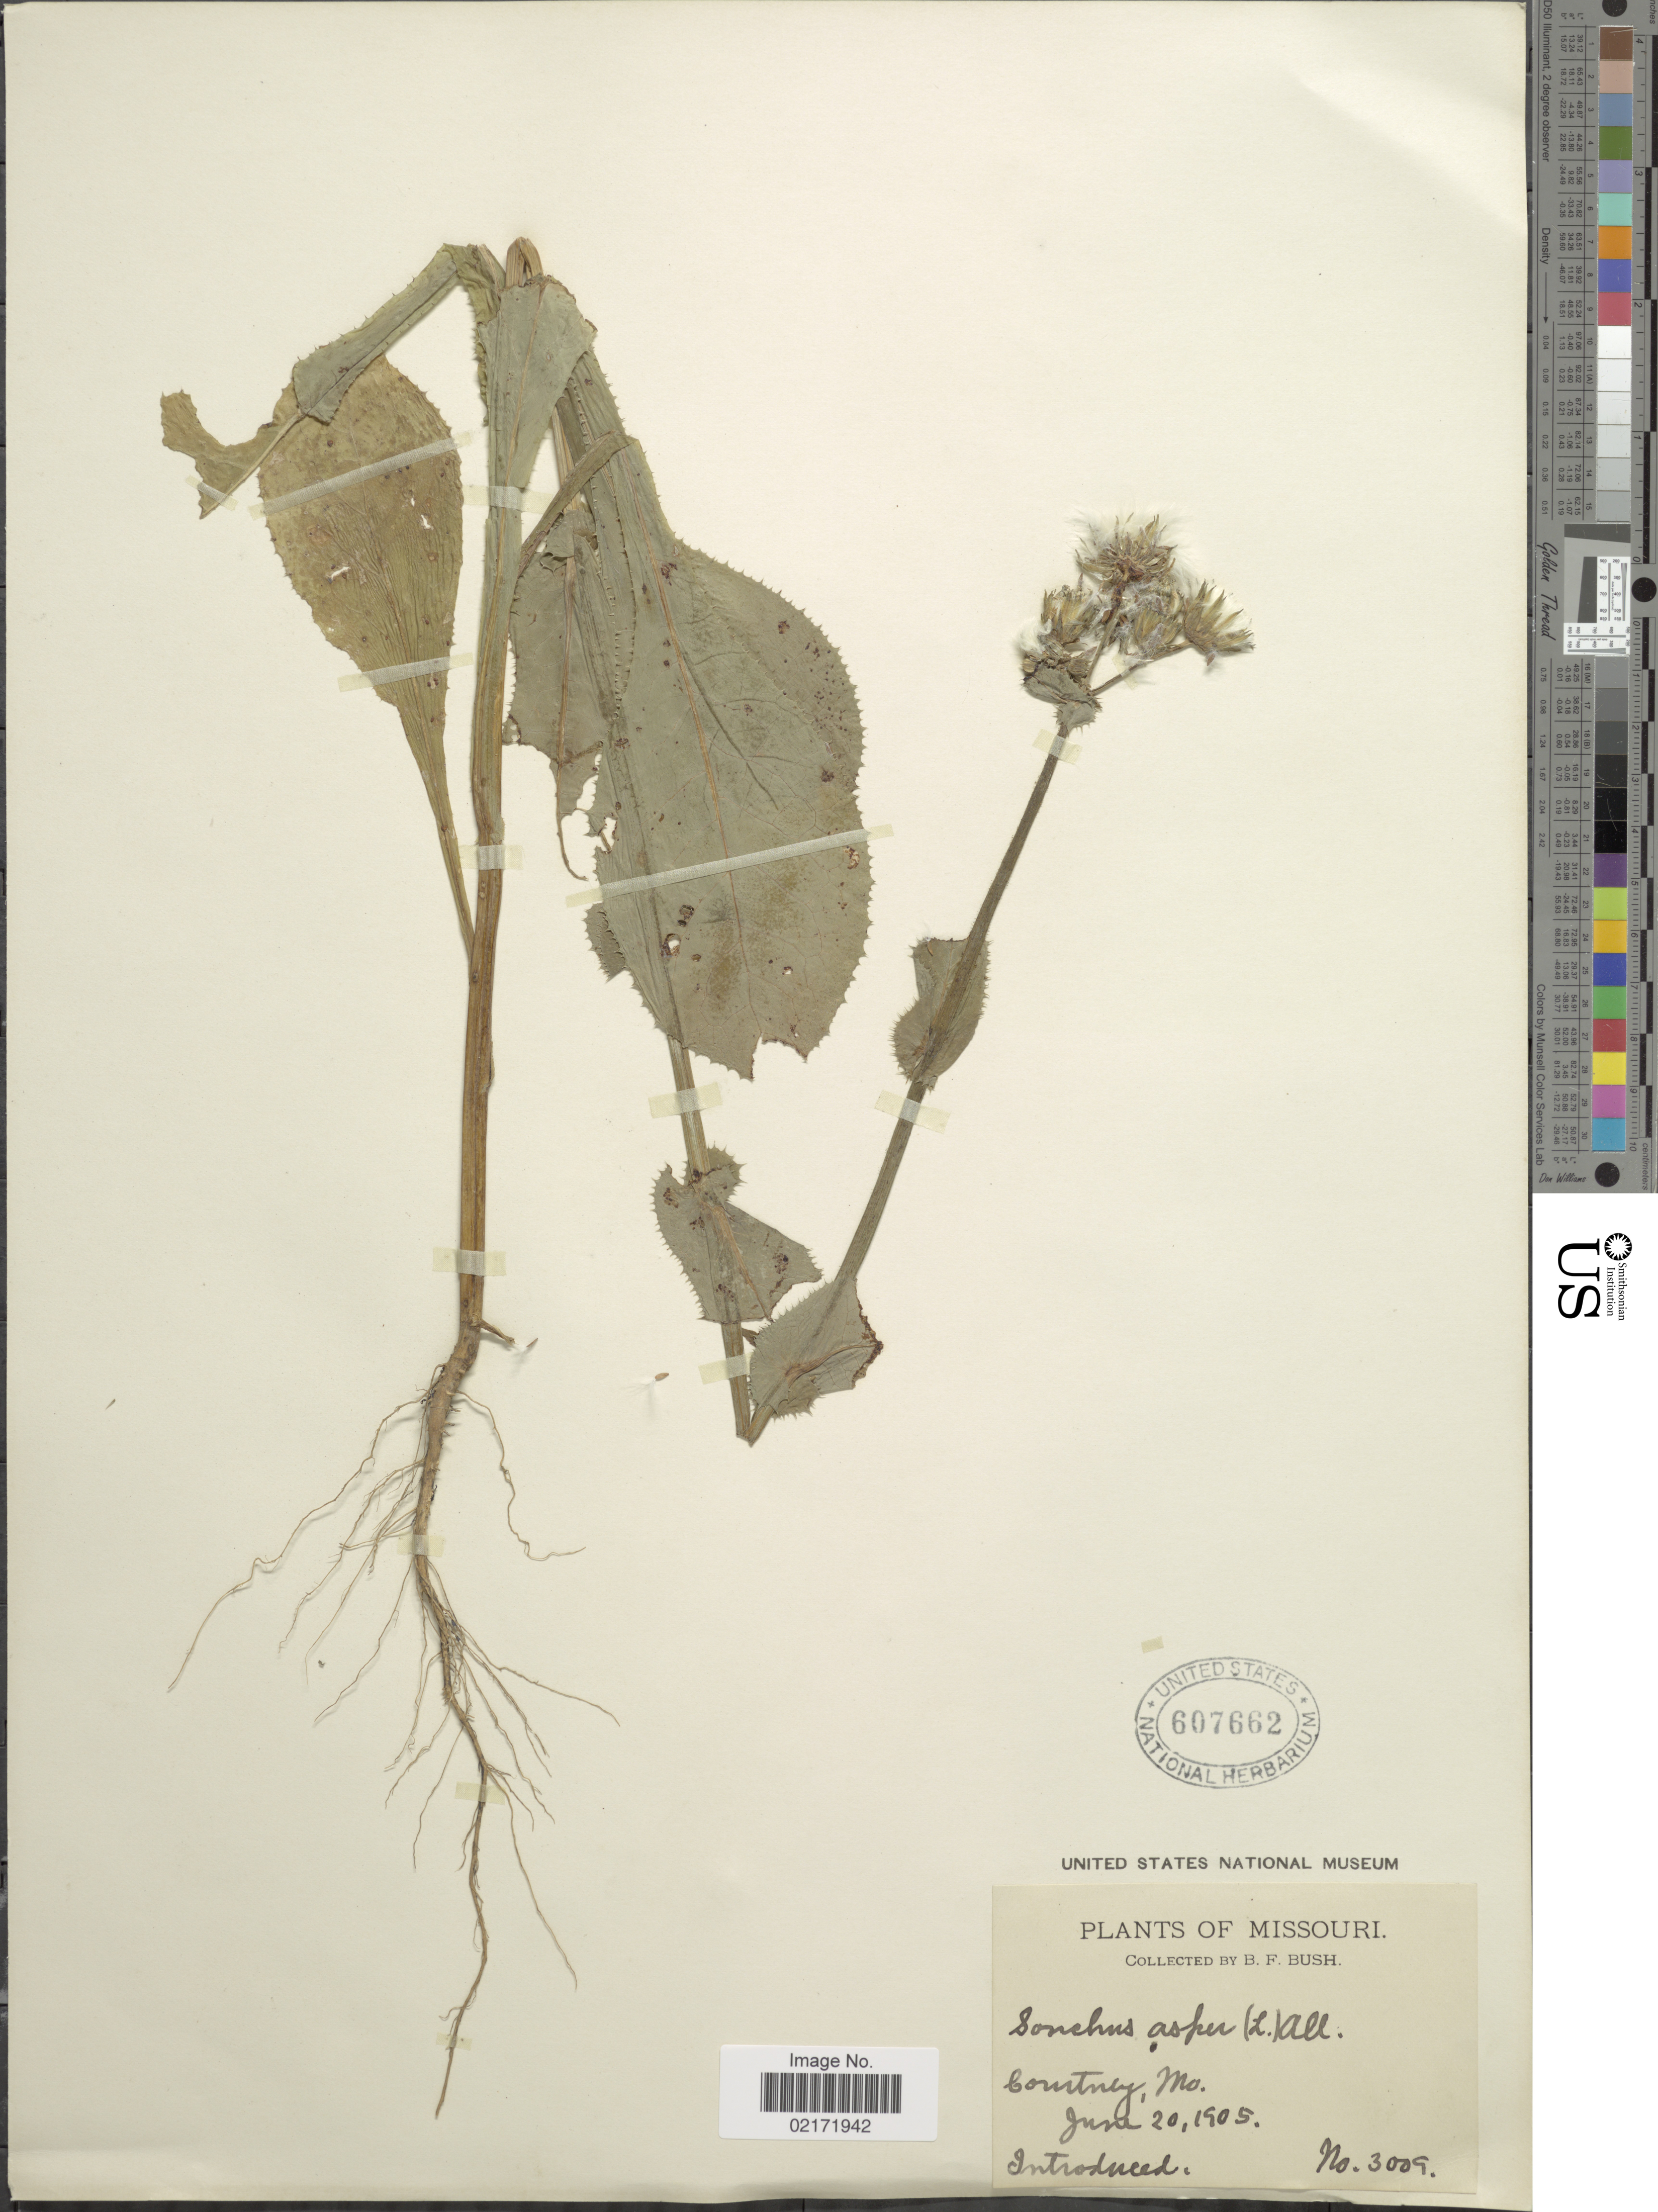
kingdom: Plantae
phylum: Tracheophyta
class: Magnoliopsida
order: Asterales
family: Asteraceae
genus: Sonchus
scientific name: Sonchus asper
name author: (L.) Hill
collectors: B. F. Bush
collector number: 3009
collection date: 1905-06-20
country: United States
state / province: Missouri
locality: Courtney, Mo.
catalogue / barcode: US 607662